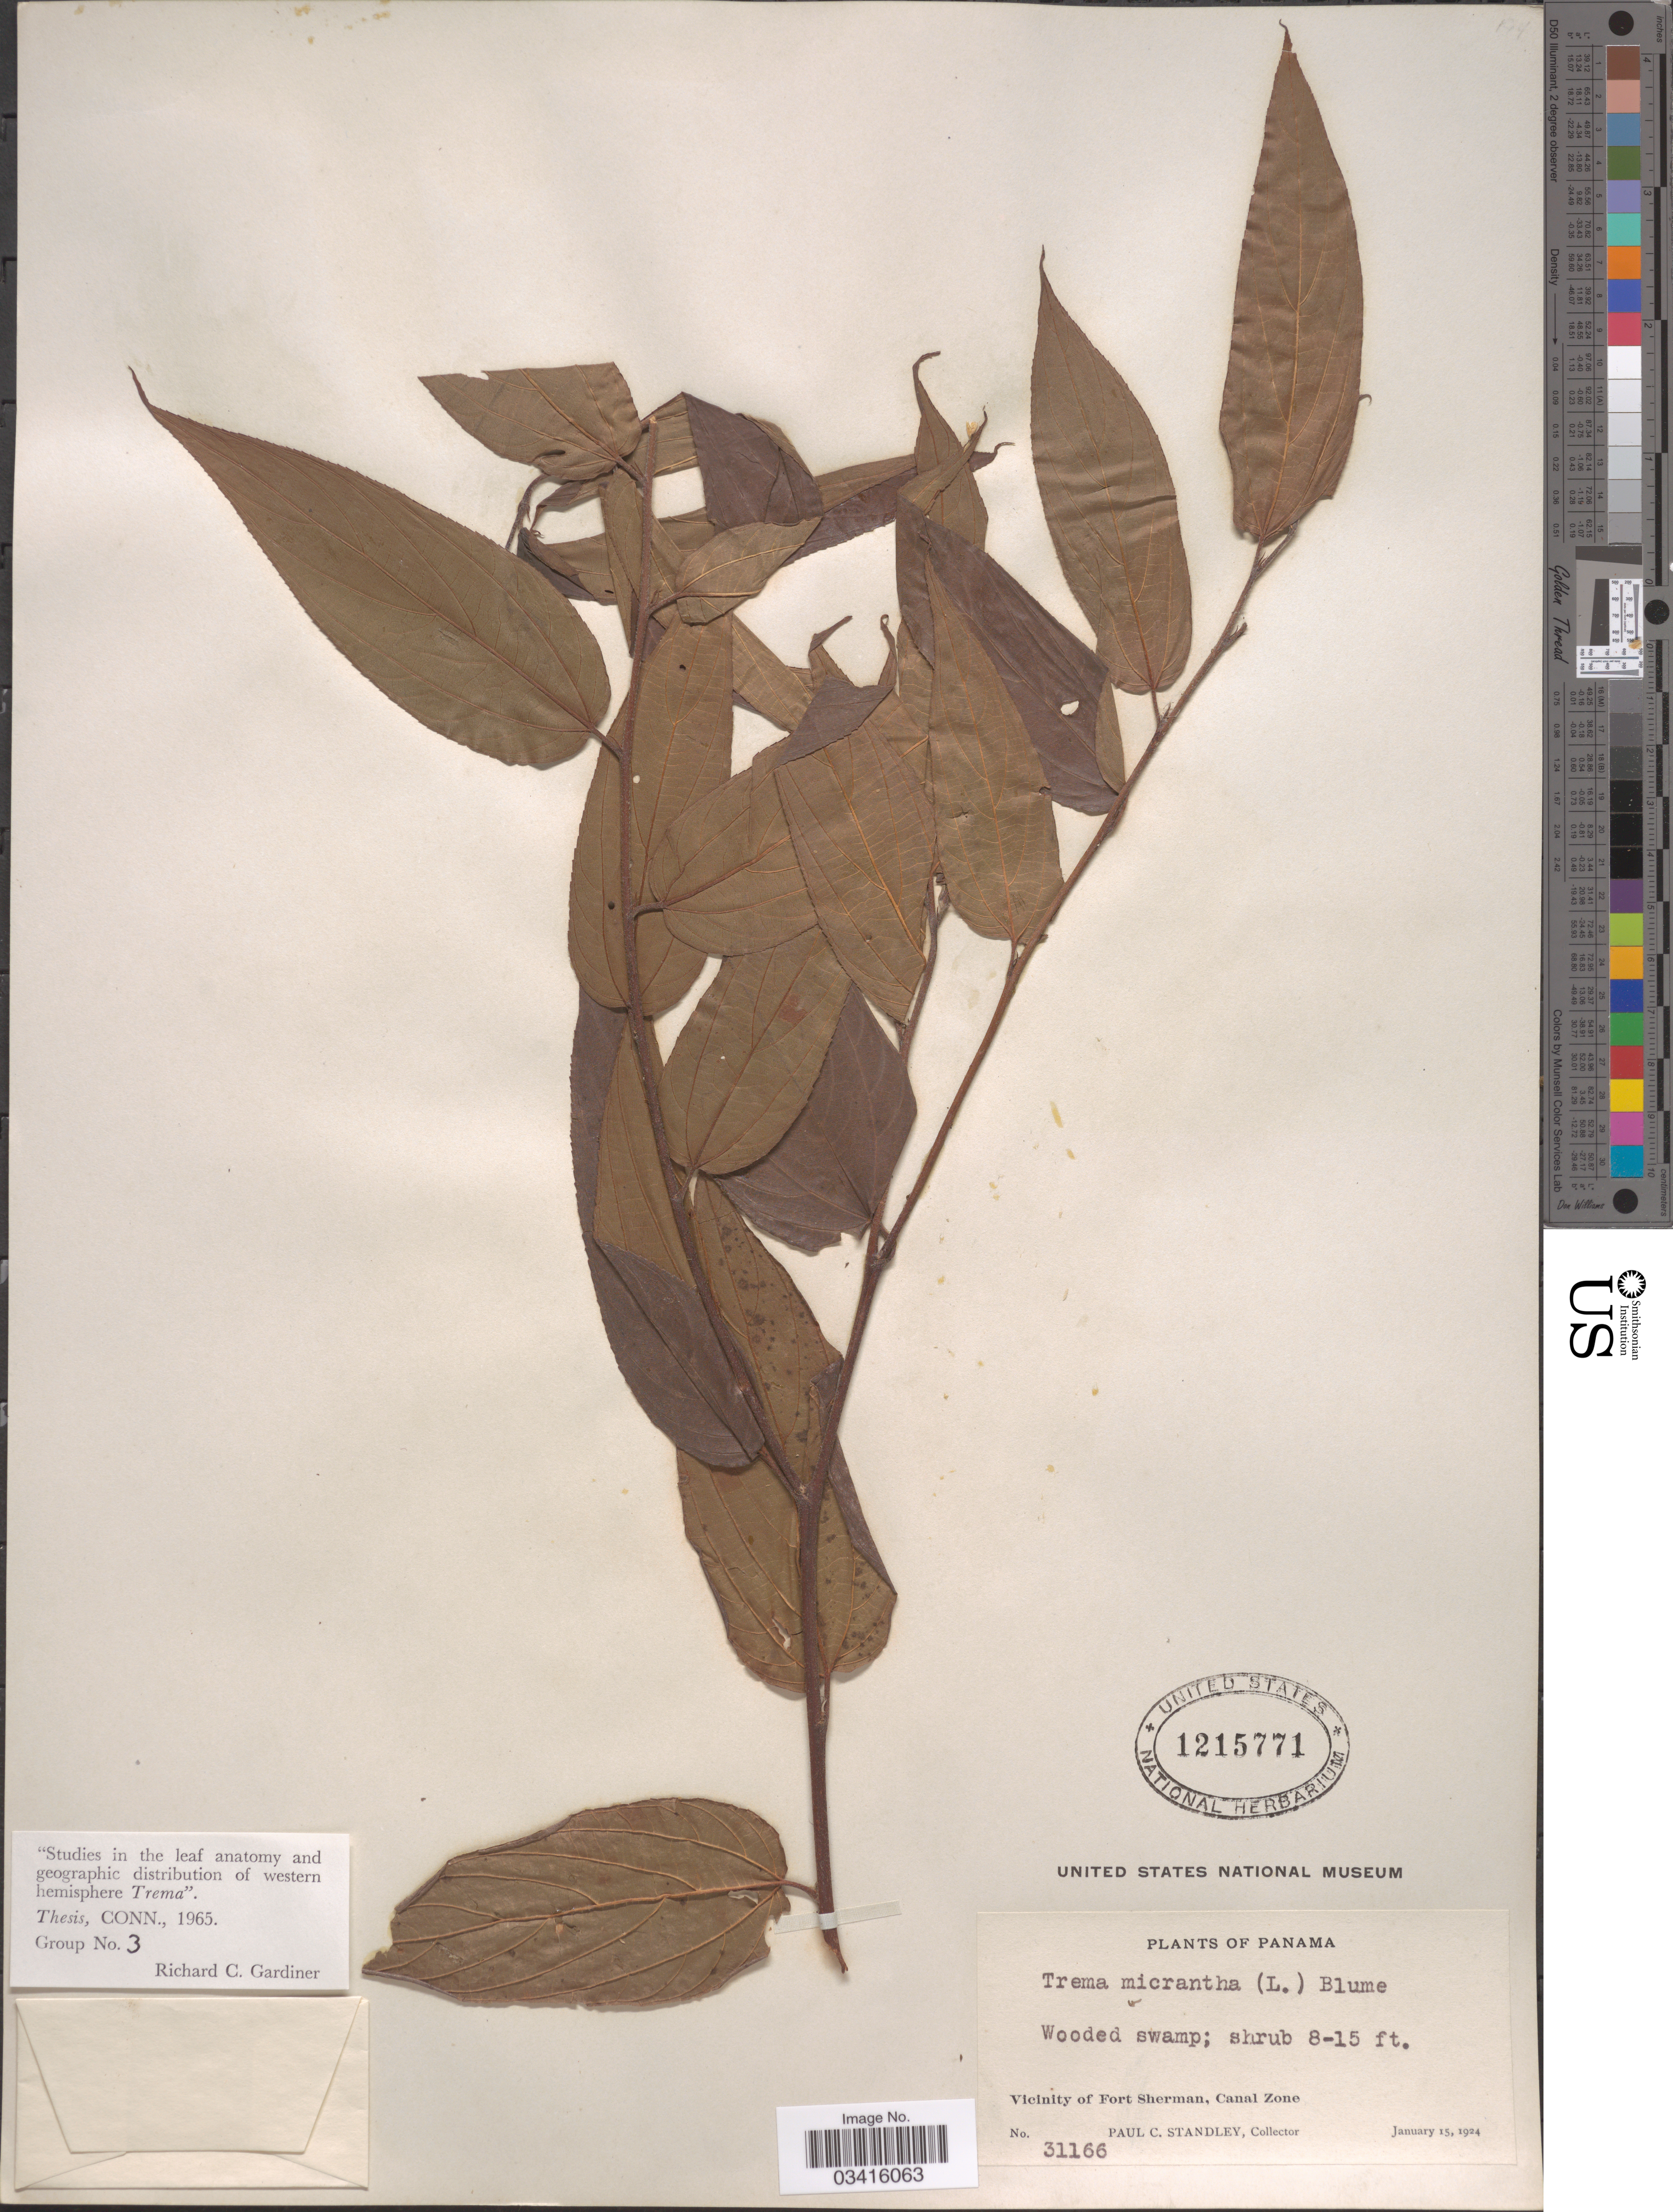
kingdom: Plantae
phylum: Tracheophyta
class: Magnoliopsida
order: Rosales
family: Cannabaceae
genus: Trema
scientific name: Trema micranthum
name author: (L.) Blume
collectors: P. C. Standley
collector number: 31166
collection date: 1924-01-15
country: Panama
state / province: Colón / Panamá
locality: Vicinity of Fort Sherman, Canal Zone.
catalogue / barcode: US 1215771